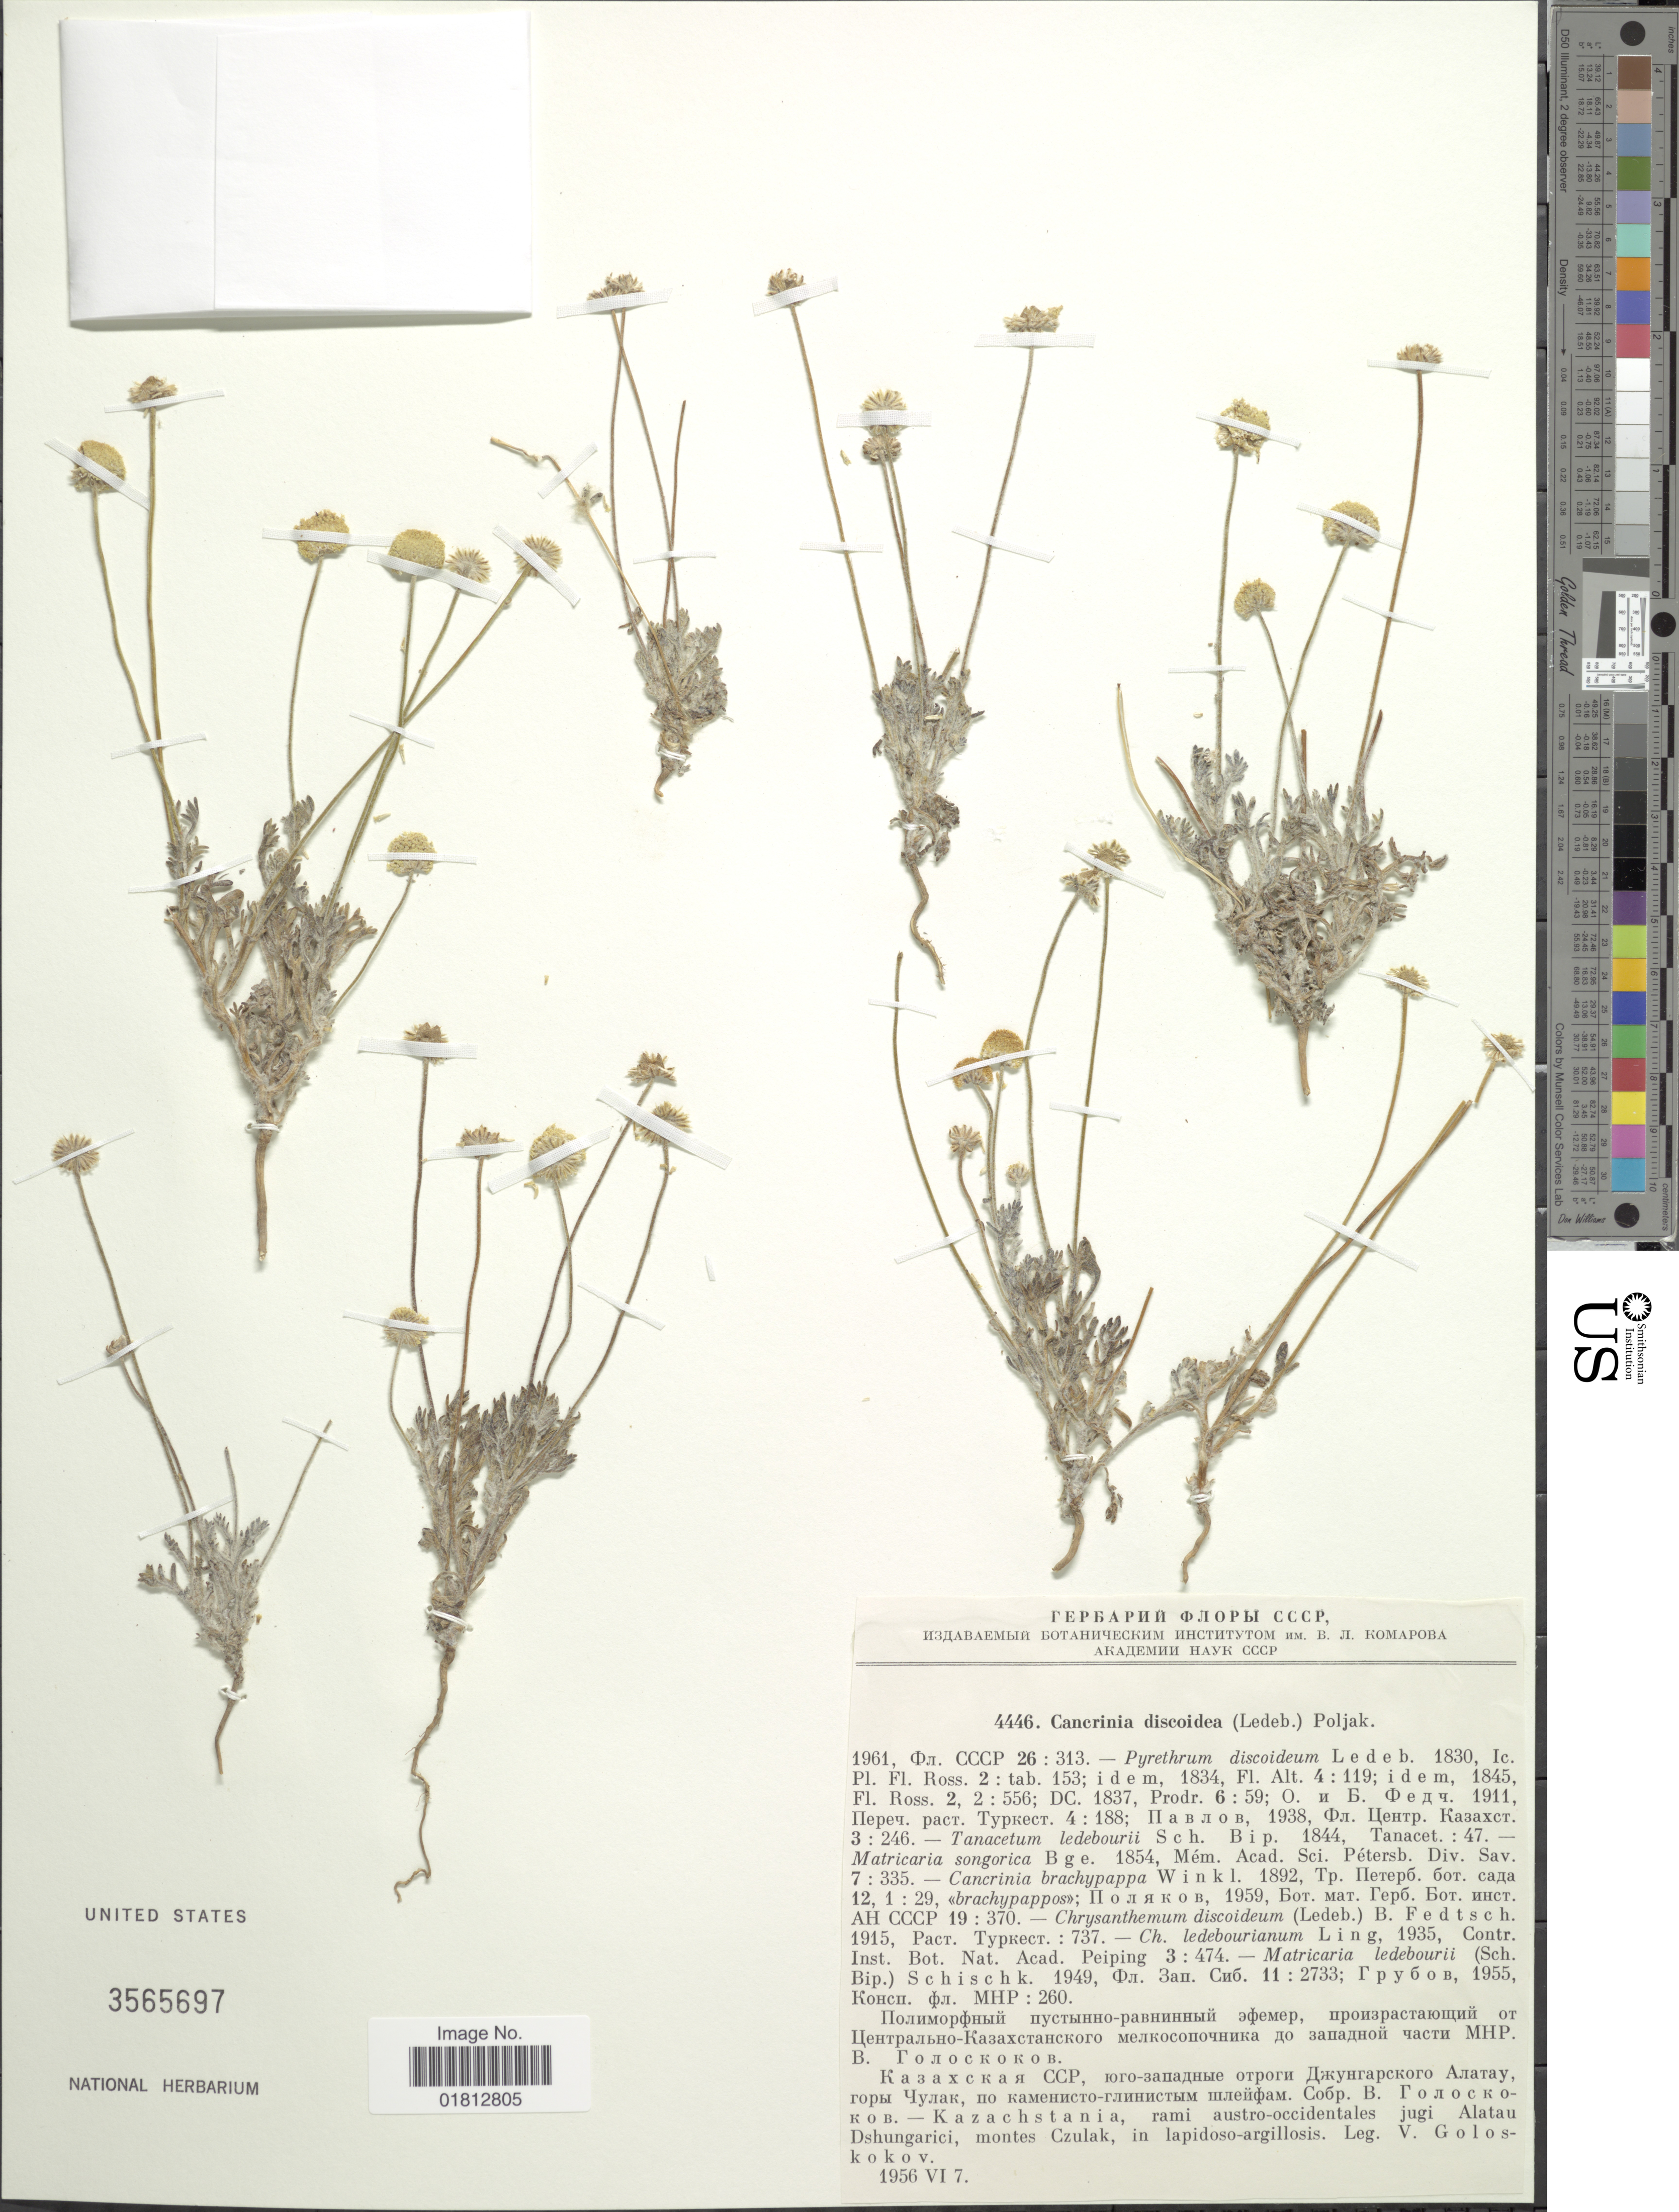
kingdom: Plantae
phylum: Tracheophyta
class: Magnoliopsida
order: Asterales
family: Asteraceae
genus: Cancrinia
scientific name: Cancrinia discoidea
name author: (Ledeb.) Poljakov ex Tzvelev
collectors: V. P. Goloskokov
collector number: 4446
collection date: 1956-06-07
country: Kazakhstan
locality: Kazachstania, rami austro-occidentales jugi Alatau Dshungarici, montes Czulak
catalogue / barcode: US 3565697